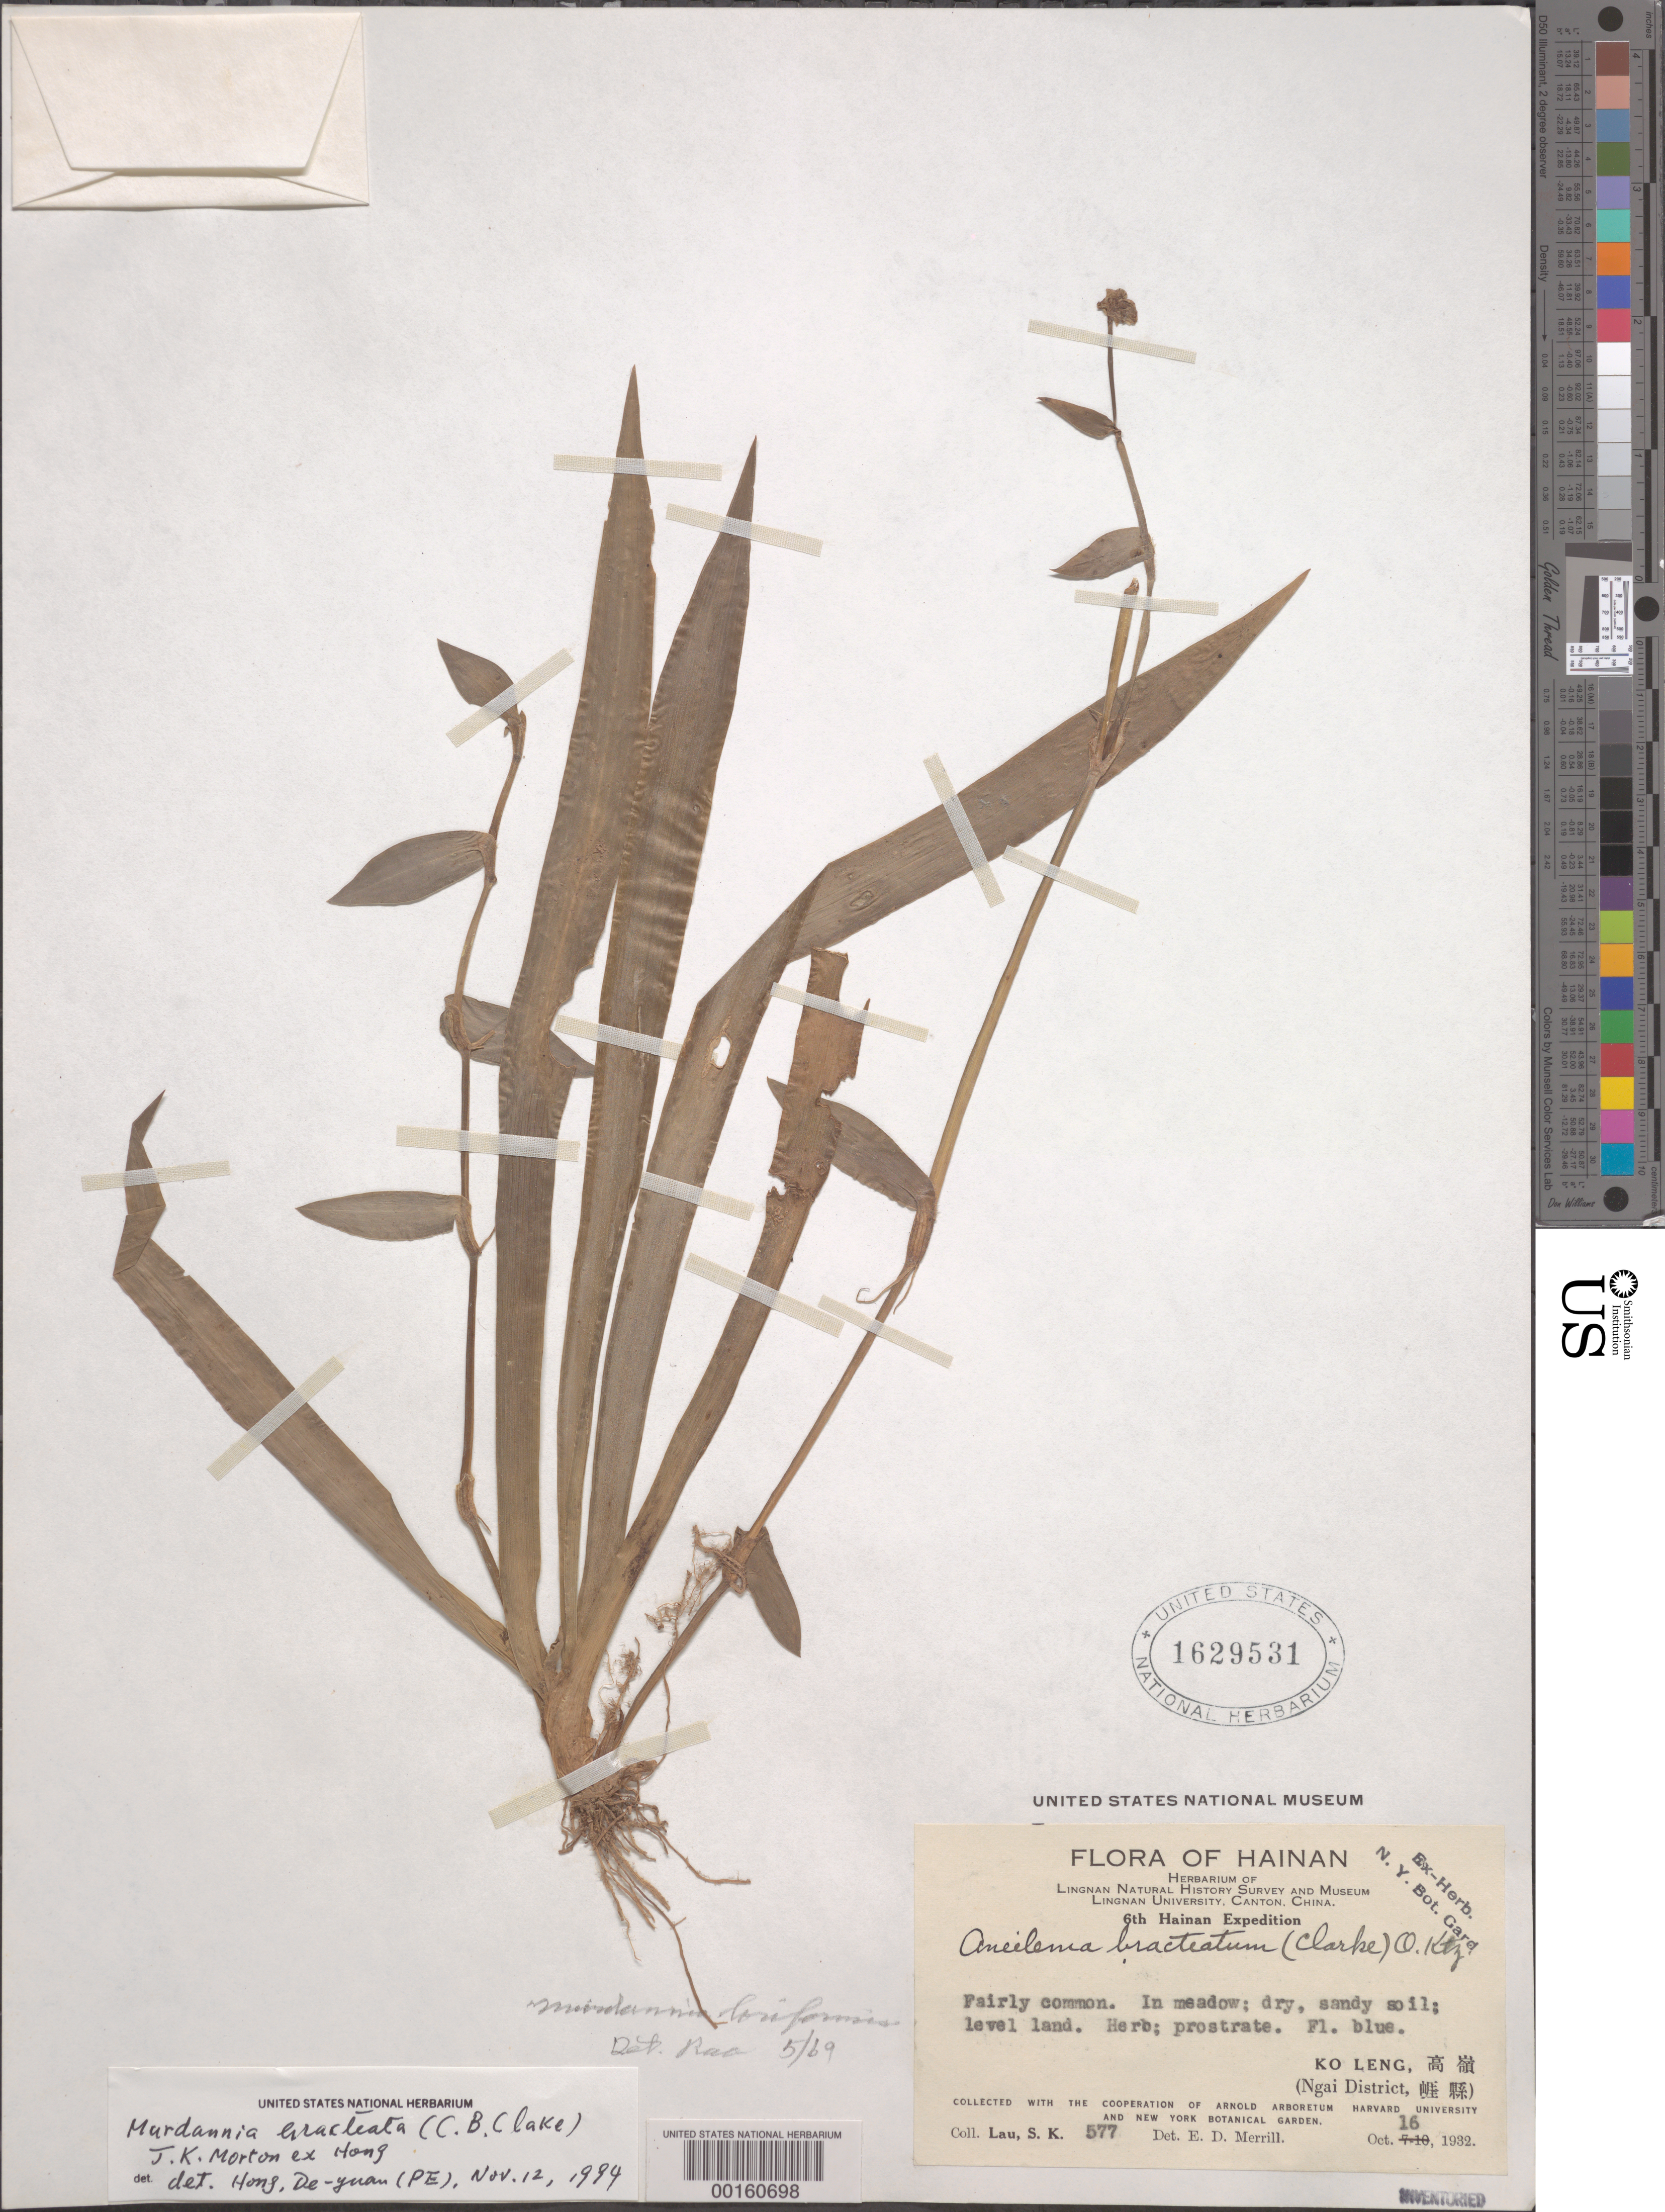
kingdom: Plantae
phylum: Tracheophyta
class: Liliopsida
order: Commelinales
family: Commelinaceae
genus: Murdannia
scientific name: Murdannia bracteata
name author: (C.B. Clarke) J.K. Morton ex D.Y. Hong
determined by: Hong, D. Y.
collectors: S. K. Lau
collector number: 577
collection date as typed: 16 Oct 1932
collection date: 1932-10-16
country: China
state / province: Hainan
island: Hainan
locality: Ko leng, ngai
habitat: Sandy, dry soil; meadow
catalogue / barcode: US 1629531